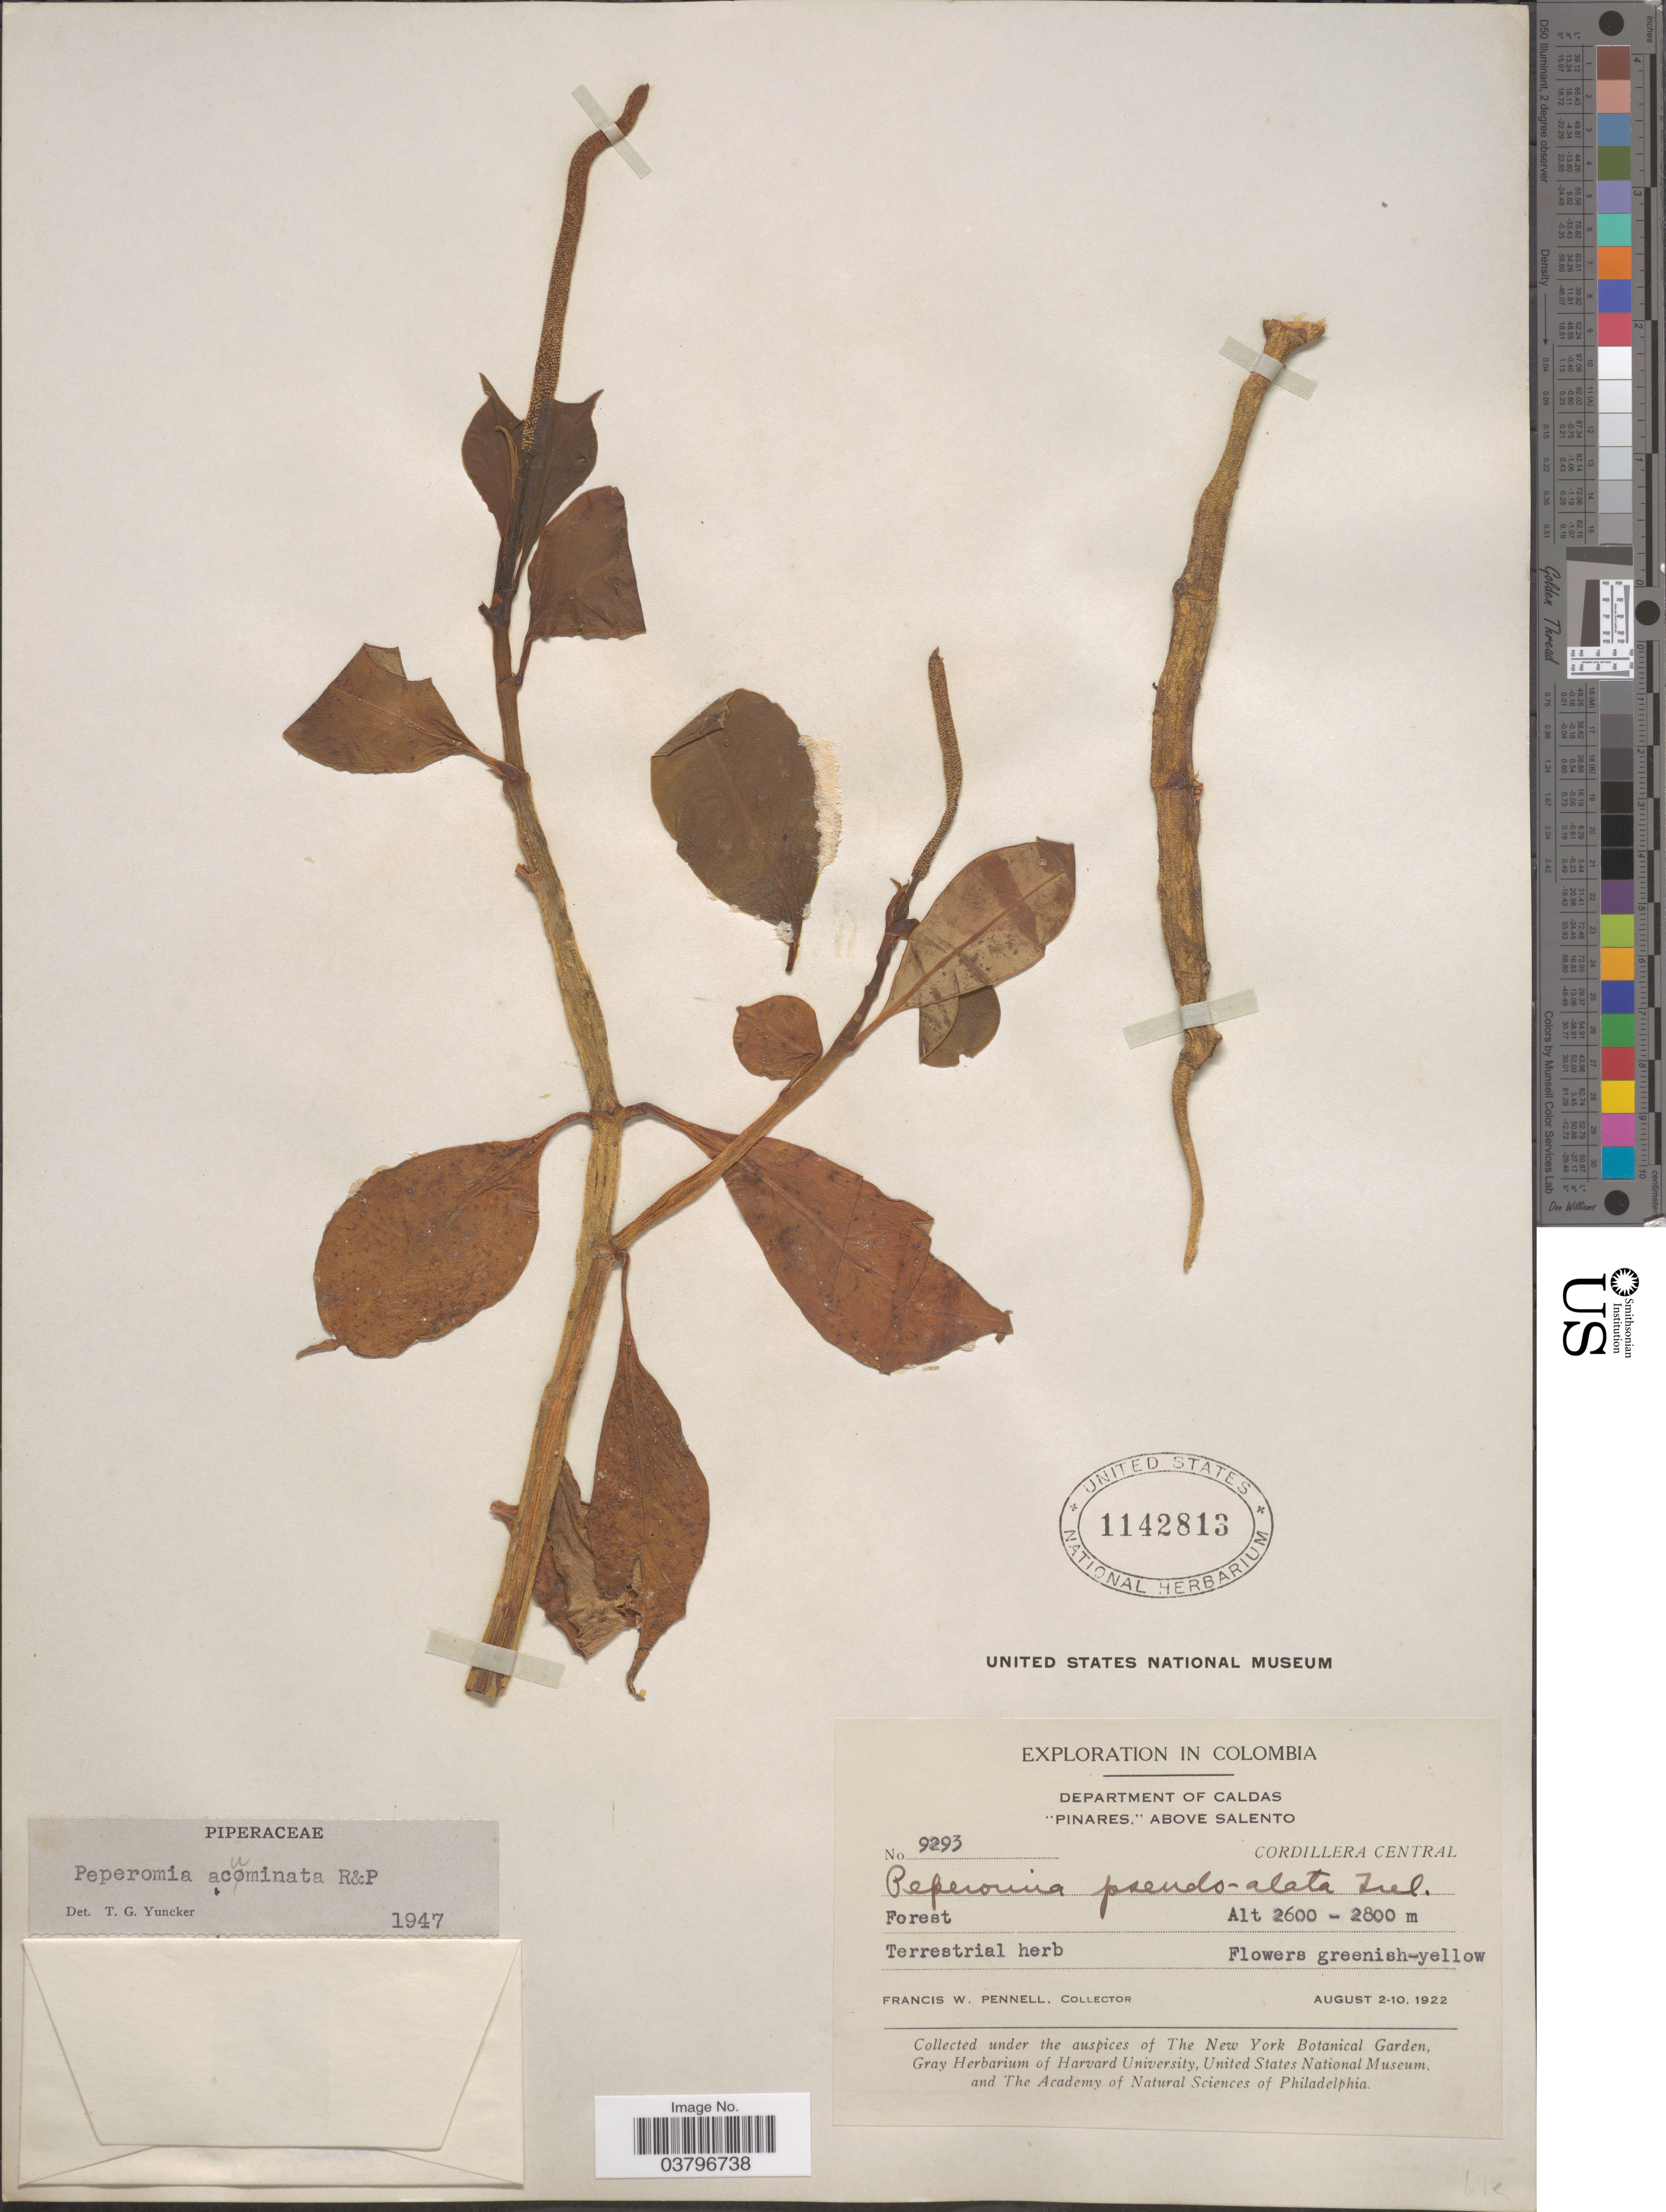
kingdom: Plantae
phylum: Tracheophyta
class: Magnoliopsida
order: Piperales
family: Piperaceae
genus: Peperomia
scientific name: Peperomia acuminata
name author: Ruiz & Pav.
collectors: F. W. Pennell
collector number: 9293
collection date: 1922-08-02/1922-08-10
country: Colombia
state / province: Caldas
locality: Department of Caldas. "Pinares," above Salento. Cordillera Central.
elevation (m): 2600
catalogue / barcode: US 1142813